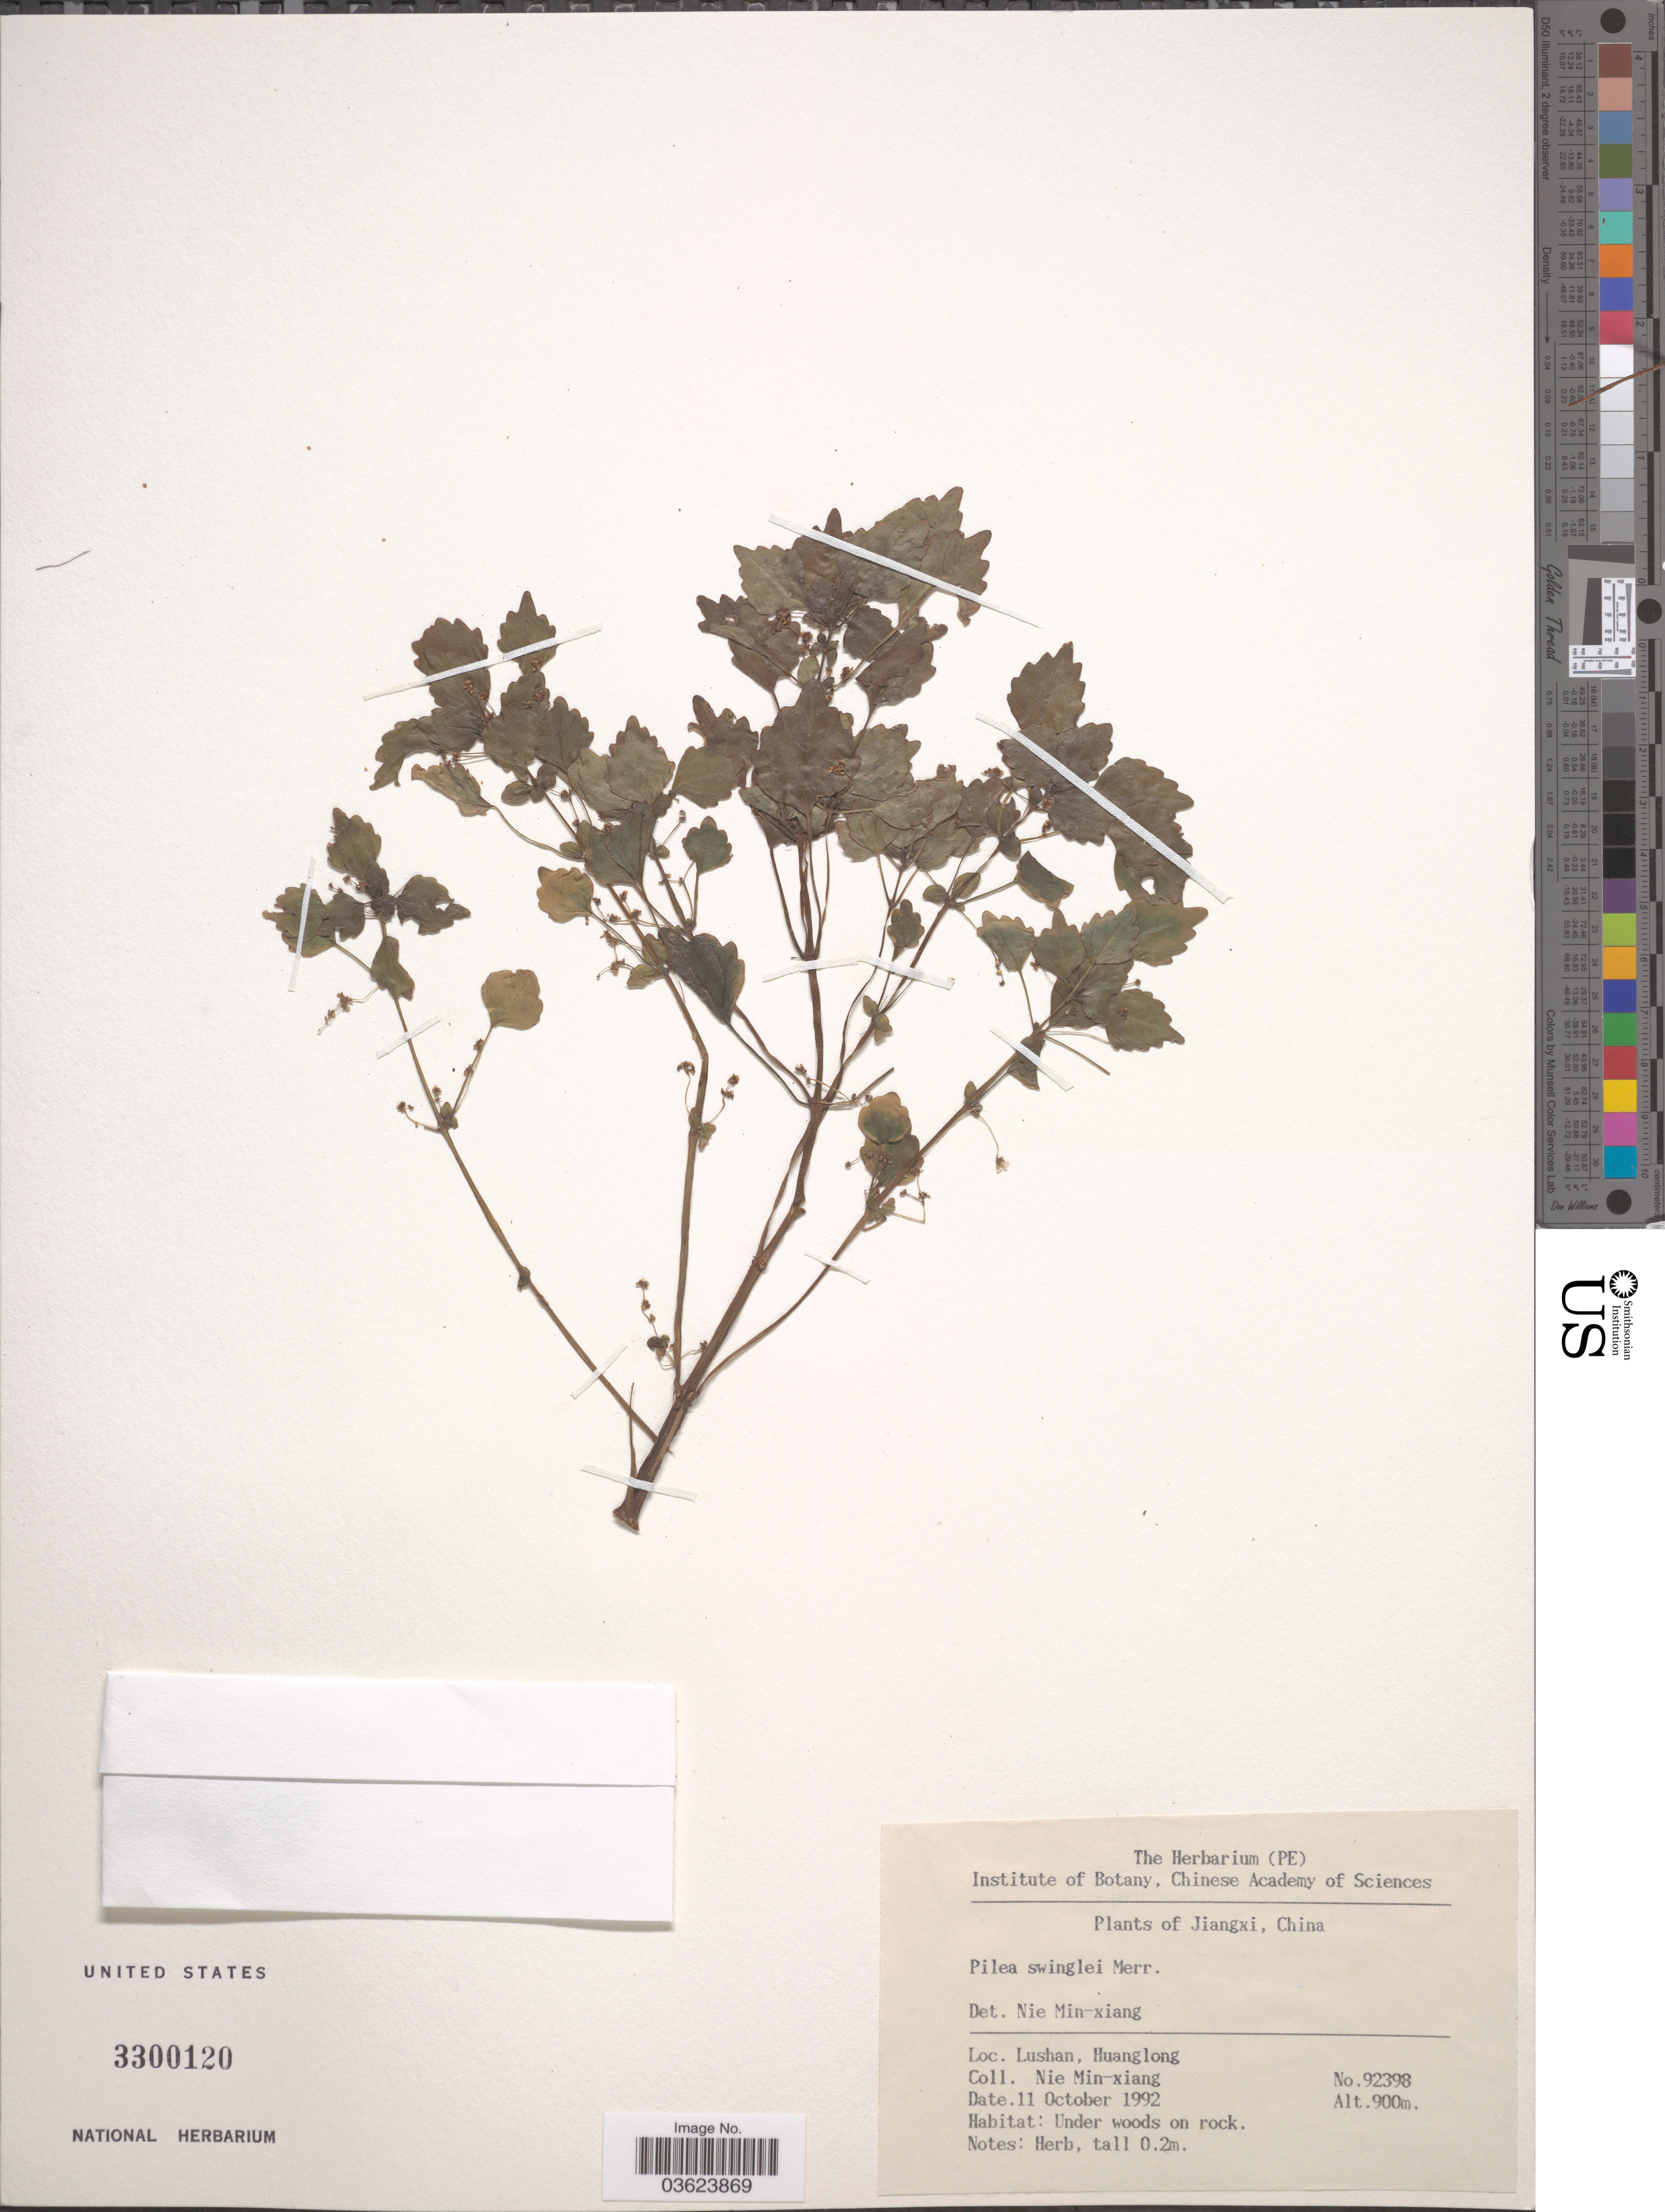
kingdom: Plantae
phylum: Tracheophyta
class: Magnoliopsida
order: Rosales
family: Urticaceae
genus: Pilea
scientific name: Pilea swinglei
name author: Merr.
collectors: M. Nie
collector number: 92398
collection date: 1992-10-11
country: China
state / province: Jiangxi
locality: Lushan, Huanglong.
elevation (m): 900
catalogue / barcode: US 3300120